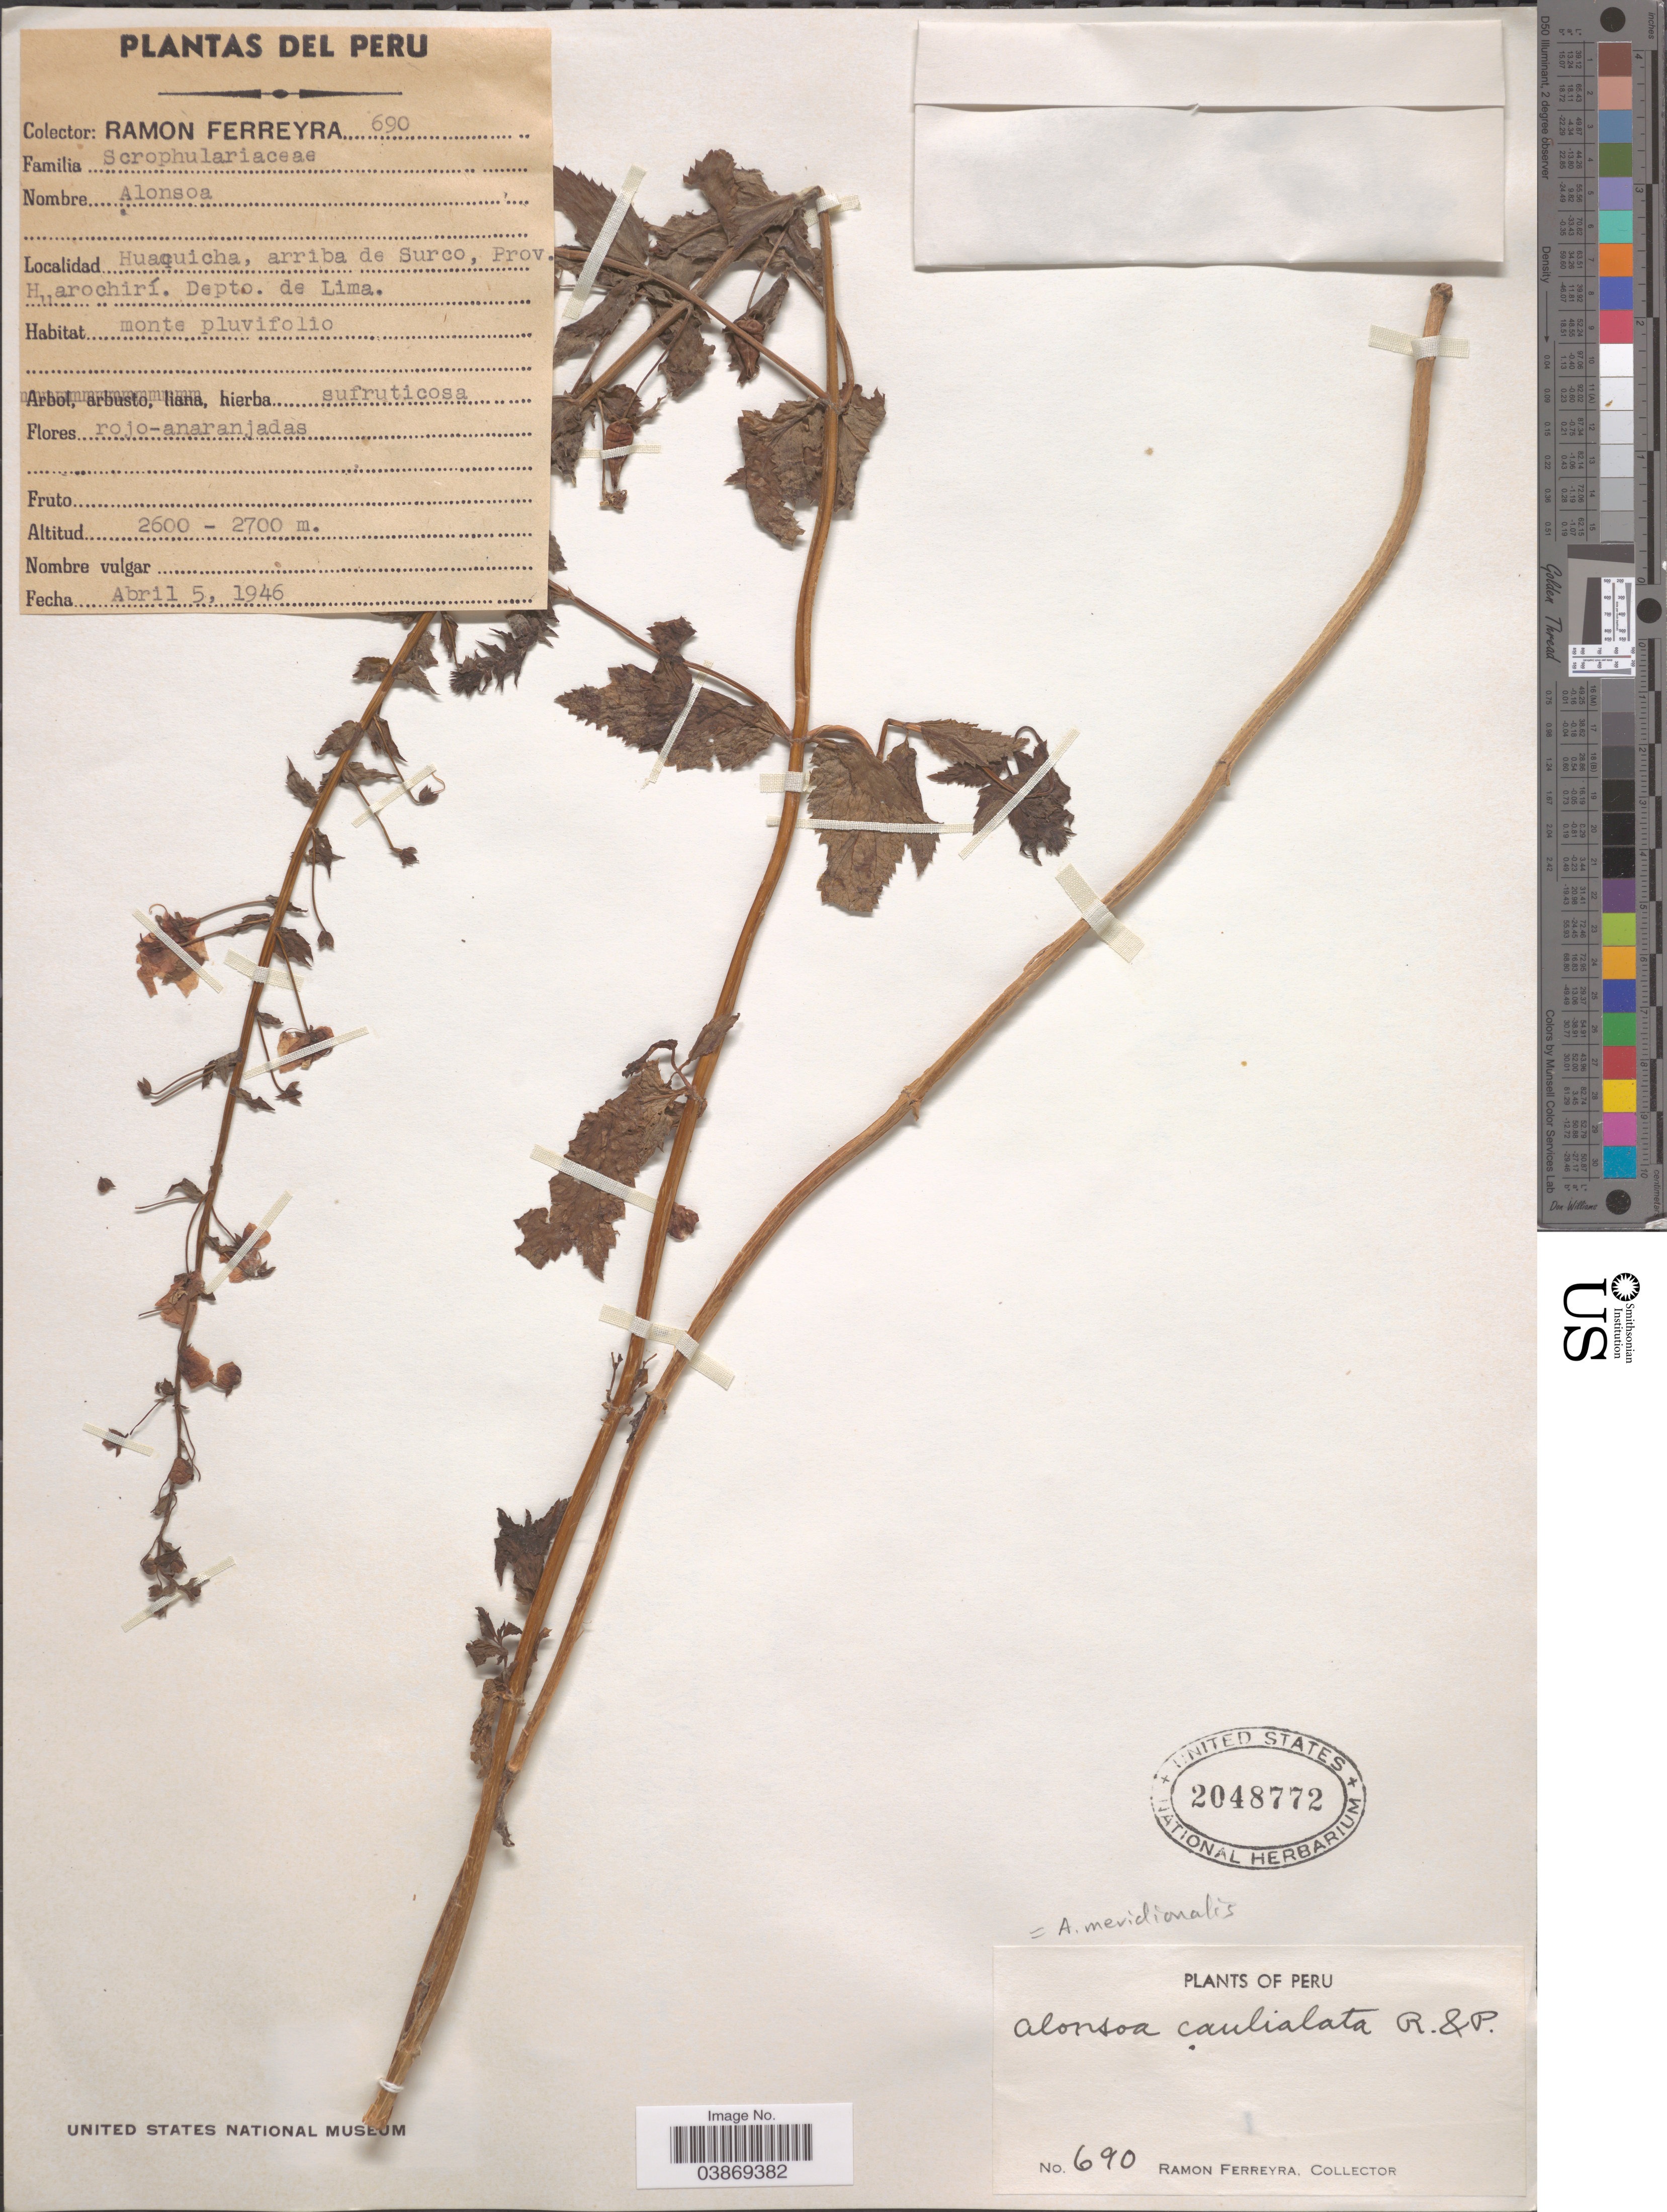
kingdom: Plantae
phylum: Tracheophyta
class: Magnoliopsida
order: Lamiales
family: Scrophulariaceae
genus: Alonsoa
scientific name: Alonsoa caulialata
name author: Ruiz & Pav.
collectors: R. A. Ferreyra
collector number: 690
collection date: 1946-04-05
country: Peru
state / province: Lima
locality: Huaquicha, arriba de Surco, Prov. Huarochirí. Depto. de Lima.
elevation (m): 2600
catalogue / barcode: US 2048772